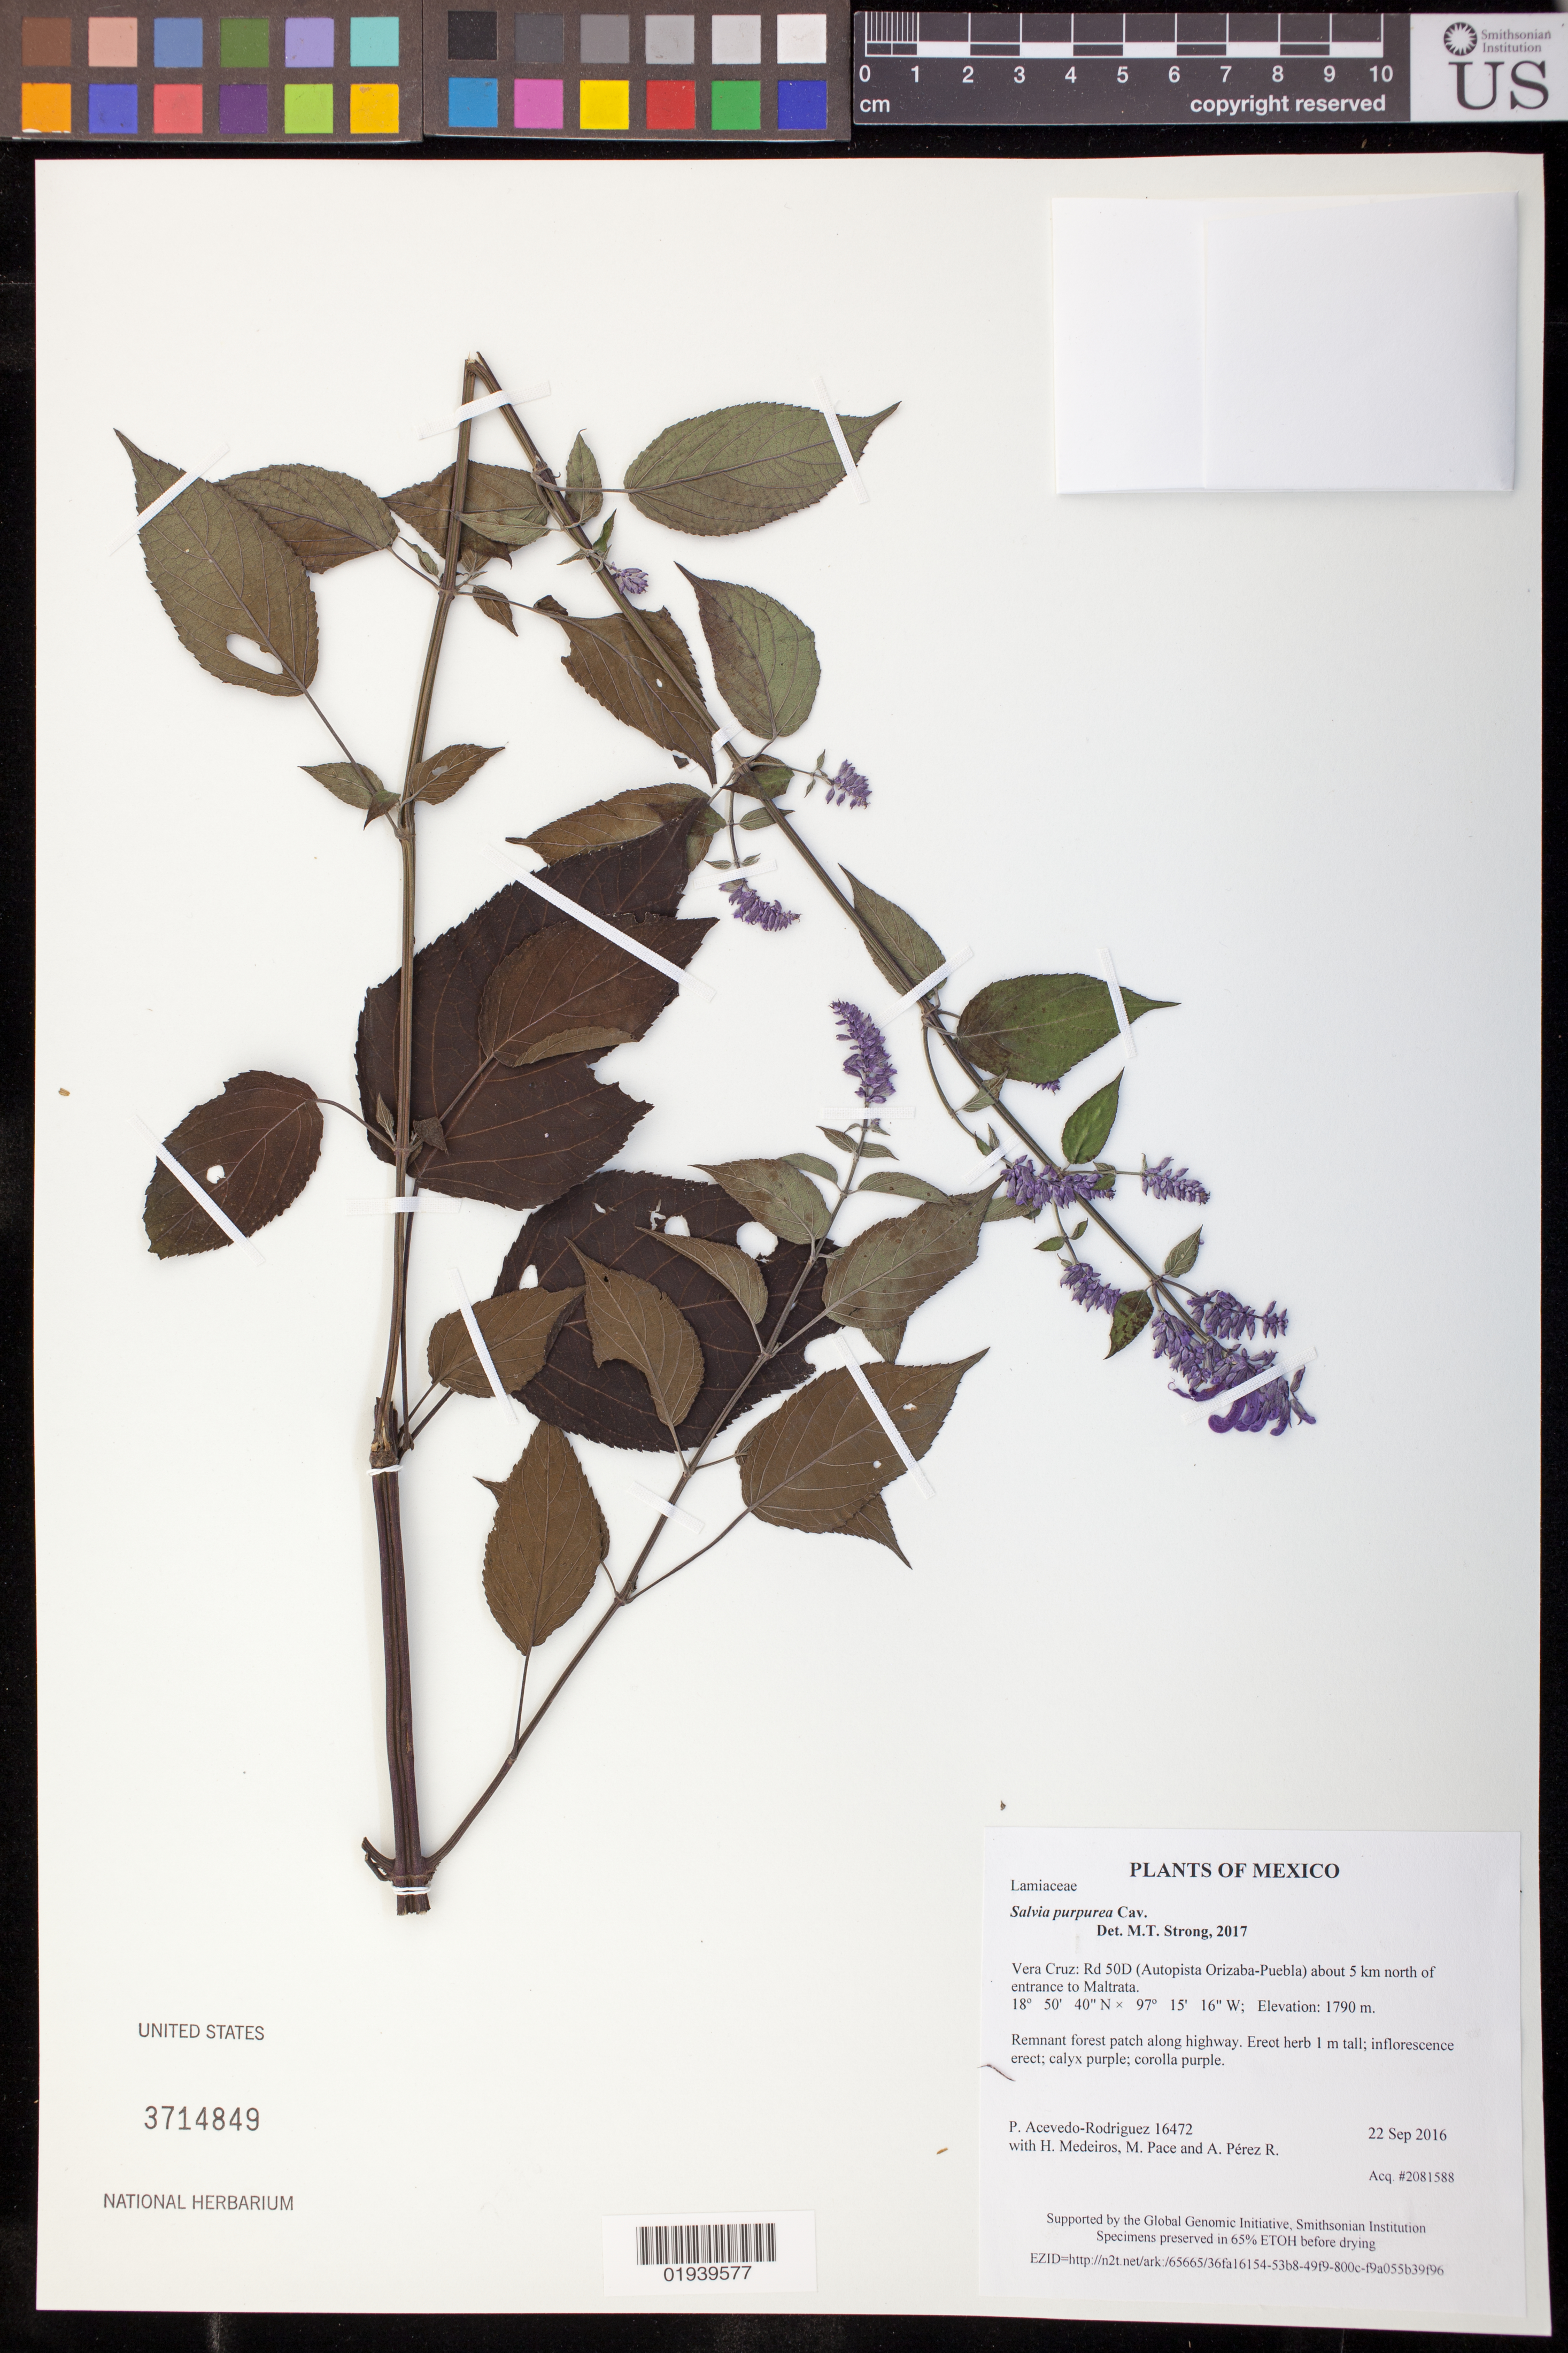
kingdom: Plantae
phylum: Tracheophyta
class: Magnoliopsida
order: Lamiales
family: Lamiaceae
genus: Salvia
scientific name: Salvia purpurea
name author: Cav.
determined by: Strong, M. T., (US), Smithsonian Institution - National Museum of Natural History (UNITED STATES)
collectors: P. Acevedo-Rodr., H. Medeiros, M. R. Pace & A. Pérez R.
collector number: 16472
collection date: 2016-09-22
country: Mexico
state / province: Veracruz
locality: Rd 50D (Autopista Orizaba-PPuebla) about 5 km north of entrance to Maltrata.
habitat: Remnant forest patch along highway.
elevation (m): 1790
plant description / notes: US, NY, MO, K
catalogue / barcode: US 3714849